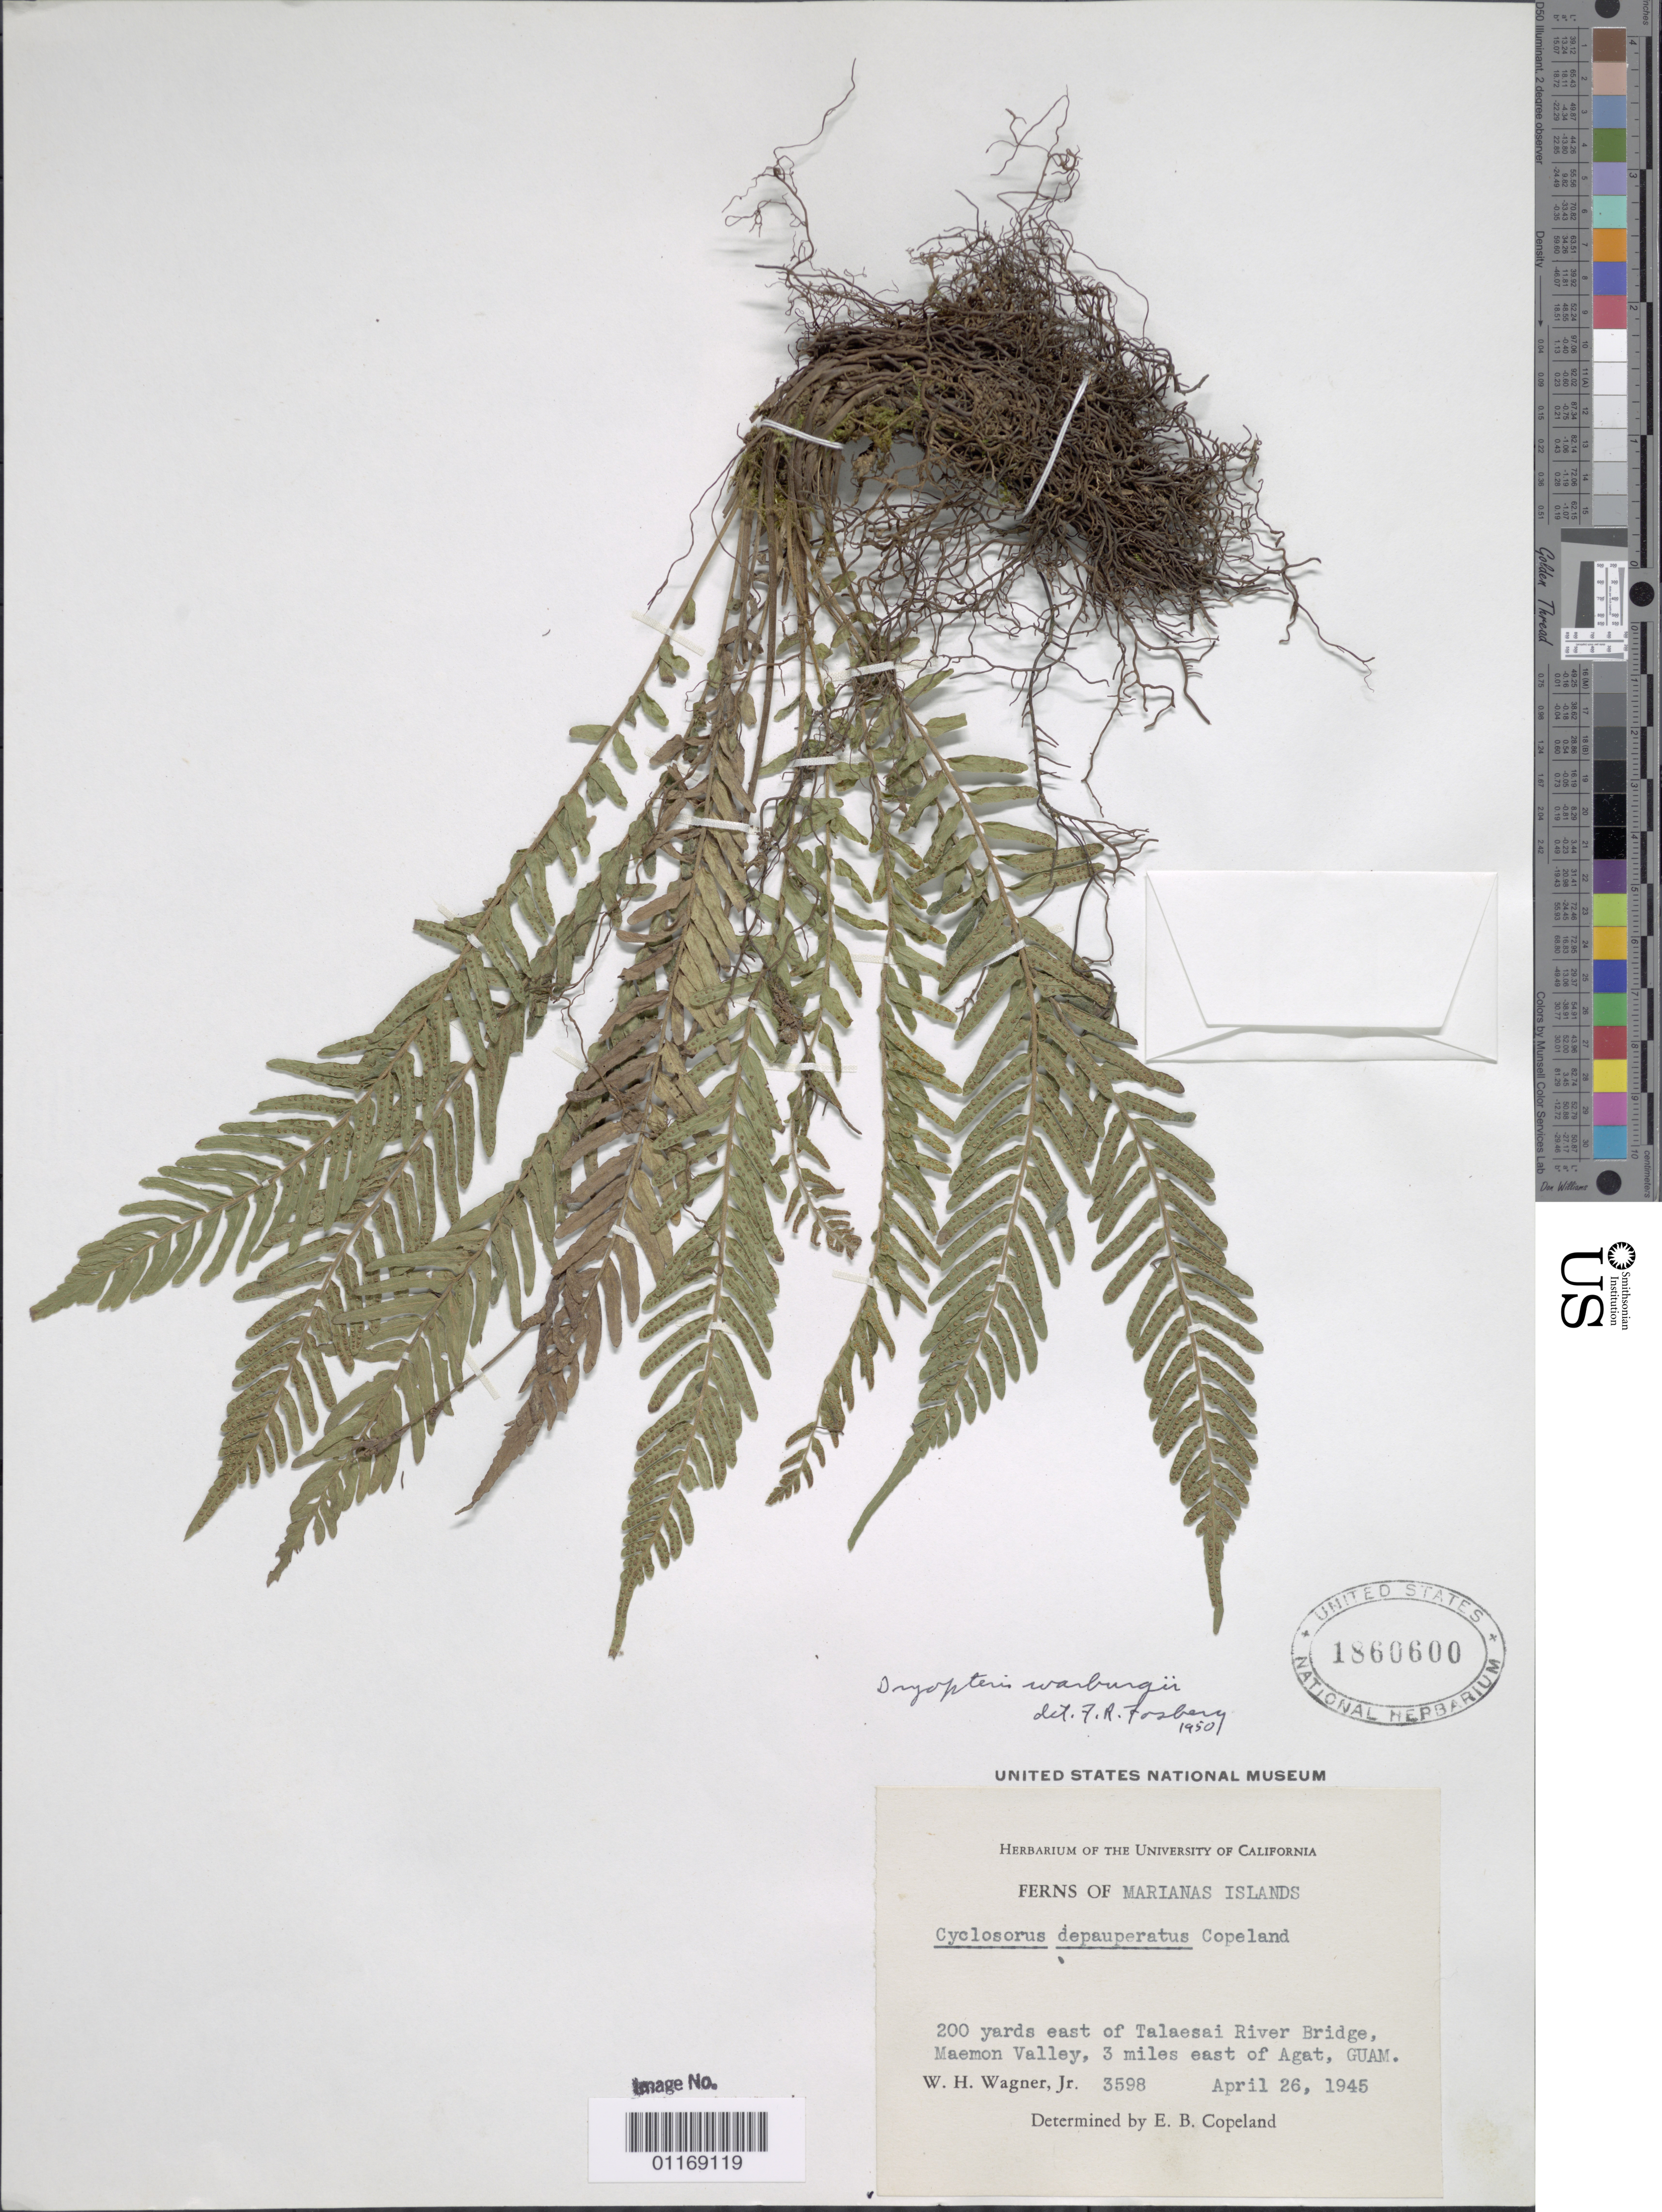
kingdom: Plantae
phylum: Tracheophyta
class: Polypodiopsida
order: Polypodiales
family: Thelypteridaceae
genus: Sphaerostephanos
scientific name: Sphaerostephanos warburgii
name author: (Kuhn & Christ) Holttum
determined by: Wagner, W. L., (BOT), Smithsonian Institution - National Museum of Natural History (UNITED STATES)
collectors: W. H. Wagner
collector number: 3598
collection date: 1945-04-26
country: Guam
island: Guam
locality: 200 yards east of Talaesai River bridge, Maemon Valley, 3 miles east of Agat, Guam.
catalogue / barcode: US 1860600